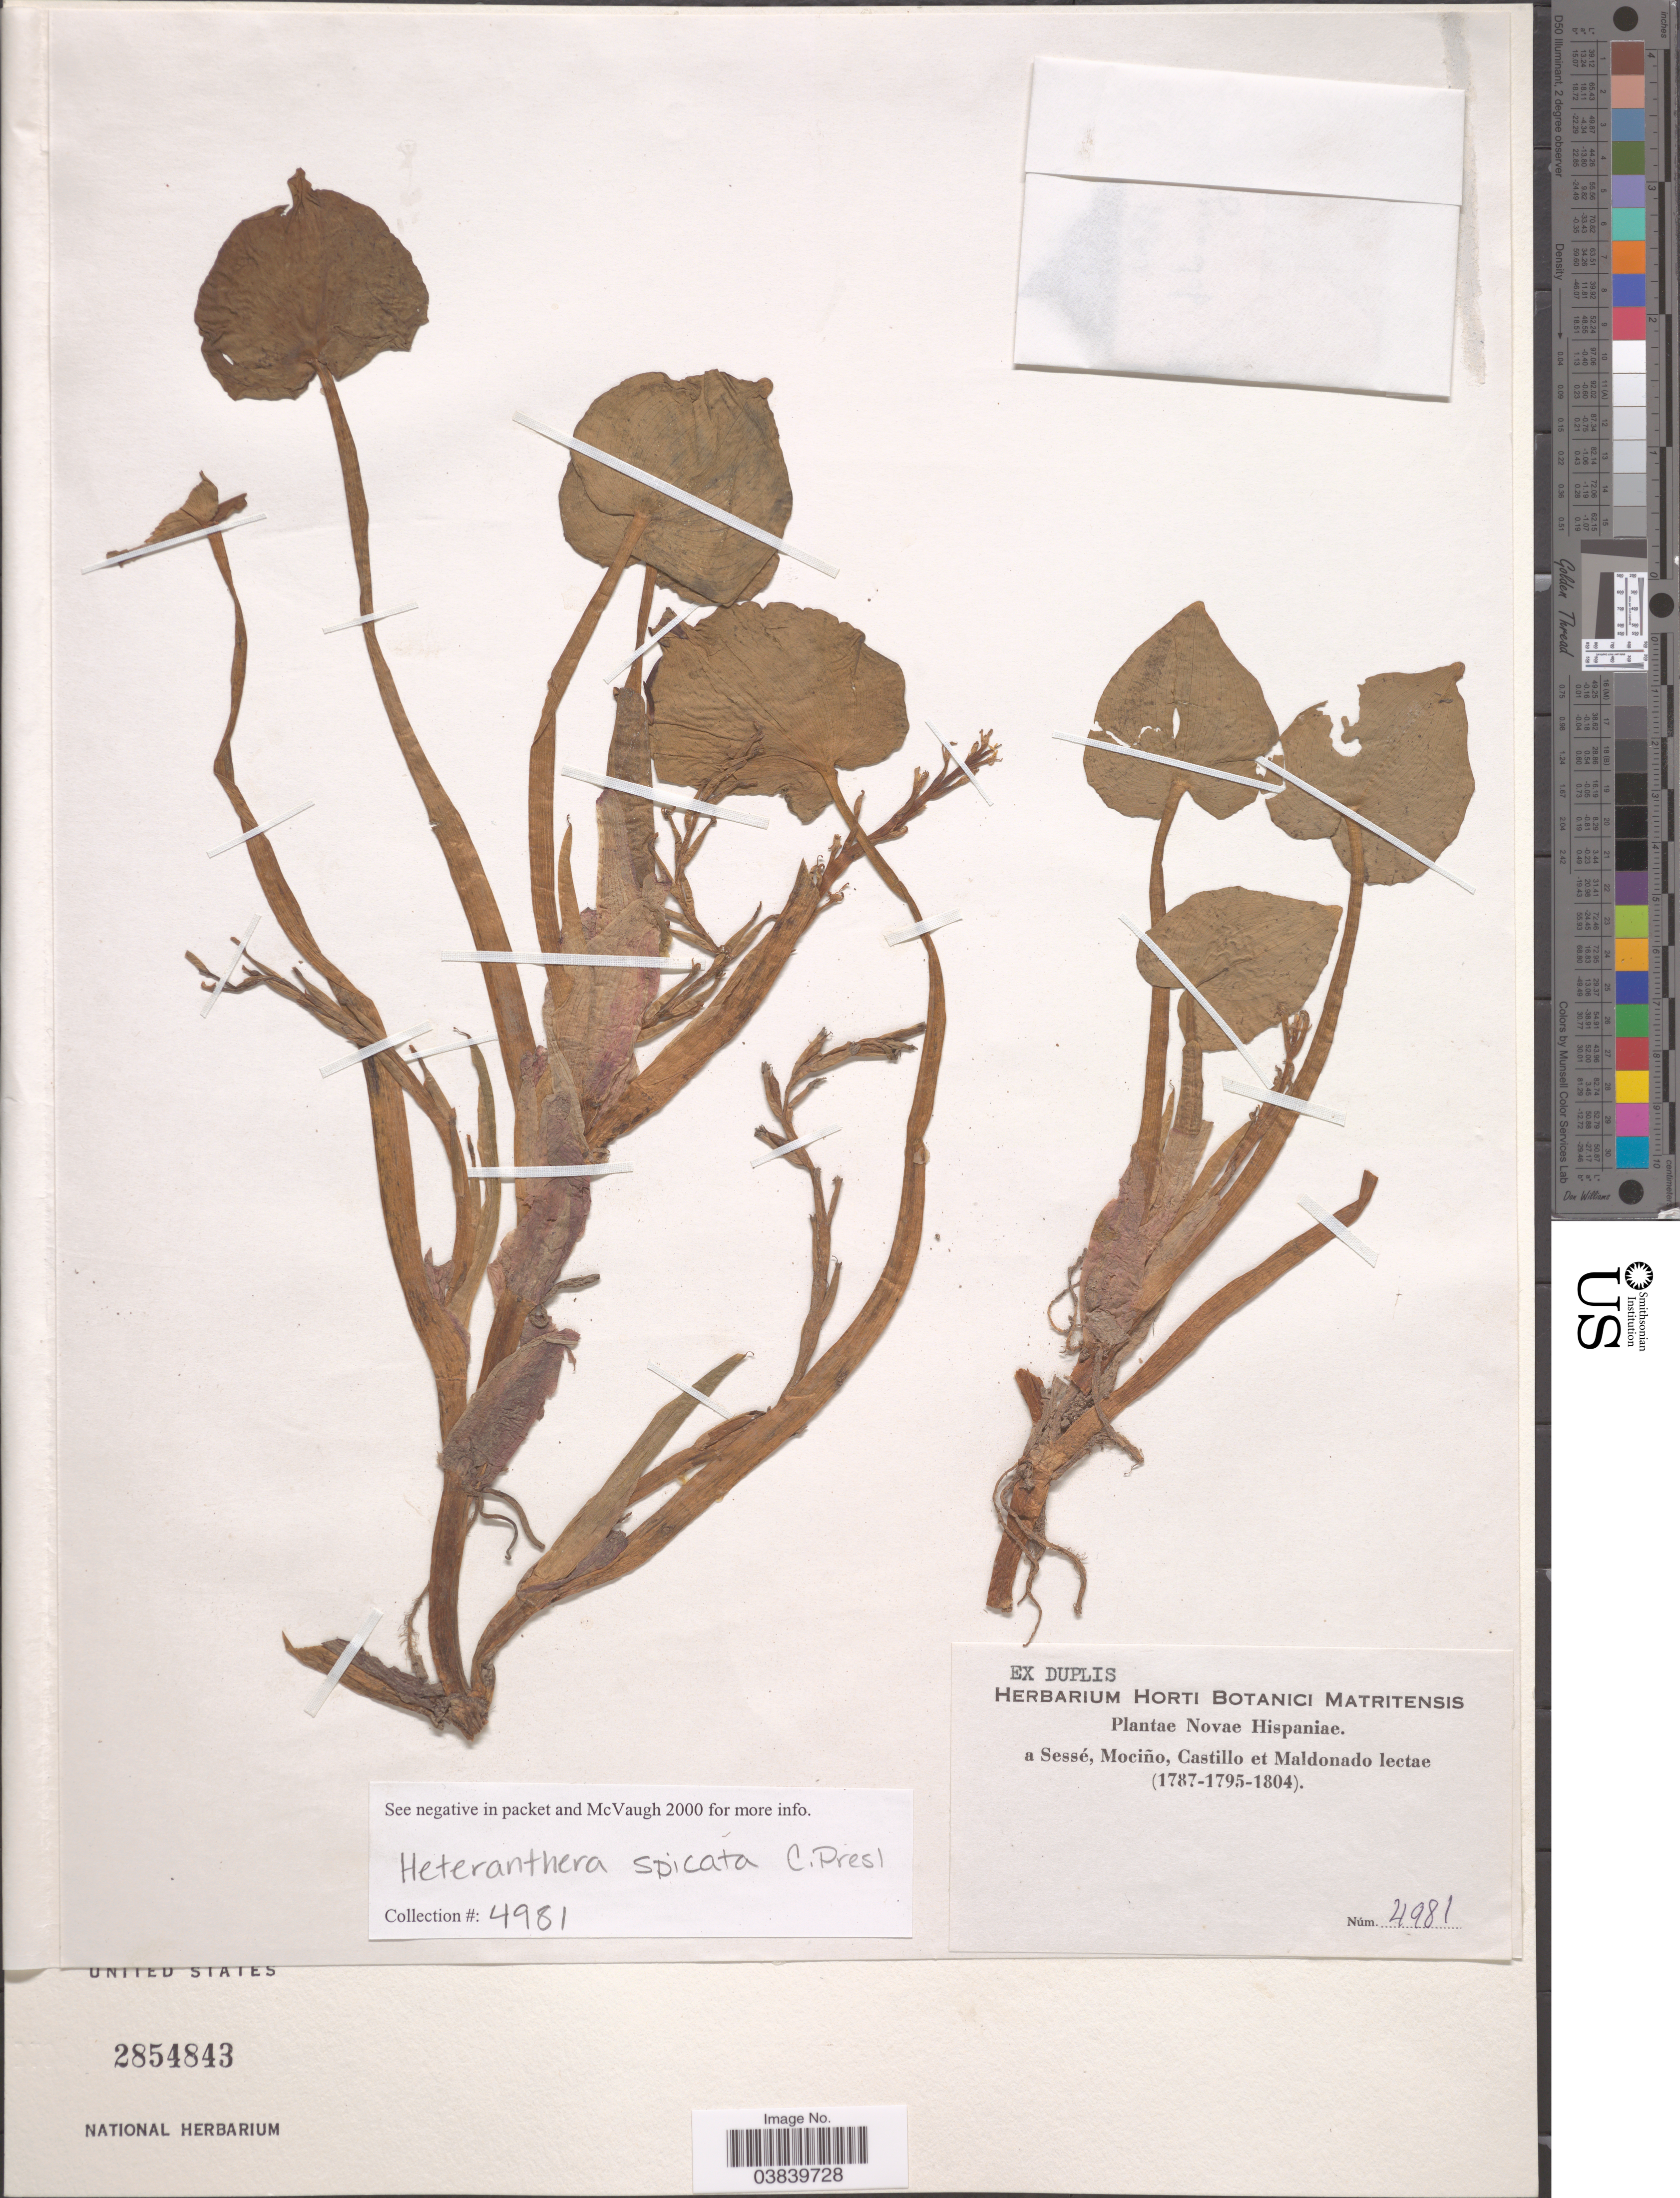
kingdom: Plantae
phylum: Tracheophyta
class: Liliopsida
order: Commelinales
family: Pontederiaceae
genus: Heteranthera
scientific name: Heteranthera spicata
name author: C. Presl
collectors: ex herb. Horti Botanici Matritensis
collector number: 4981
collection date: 1787/1804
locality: Novae Hispaniae a Sessé, Mociño, Castillo et Maldonado lectae.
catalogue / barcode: US 2854843